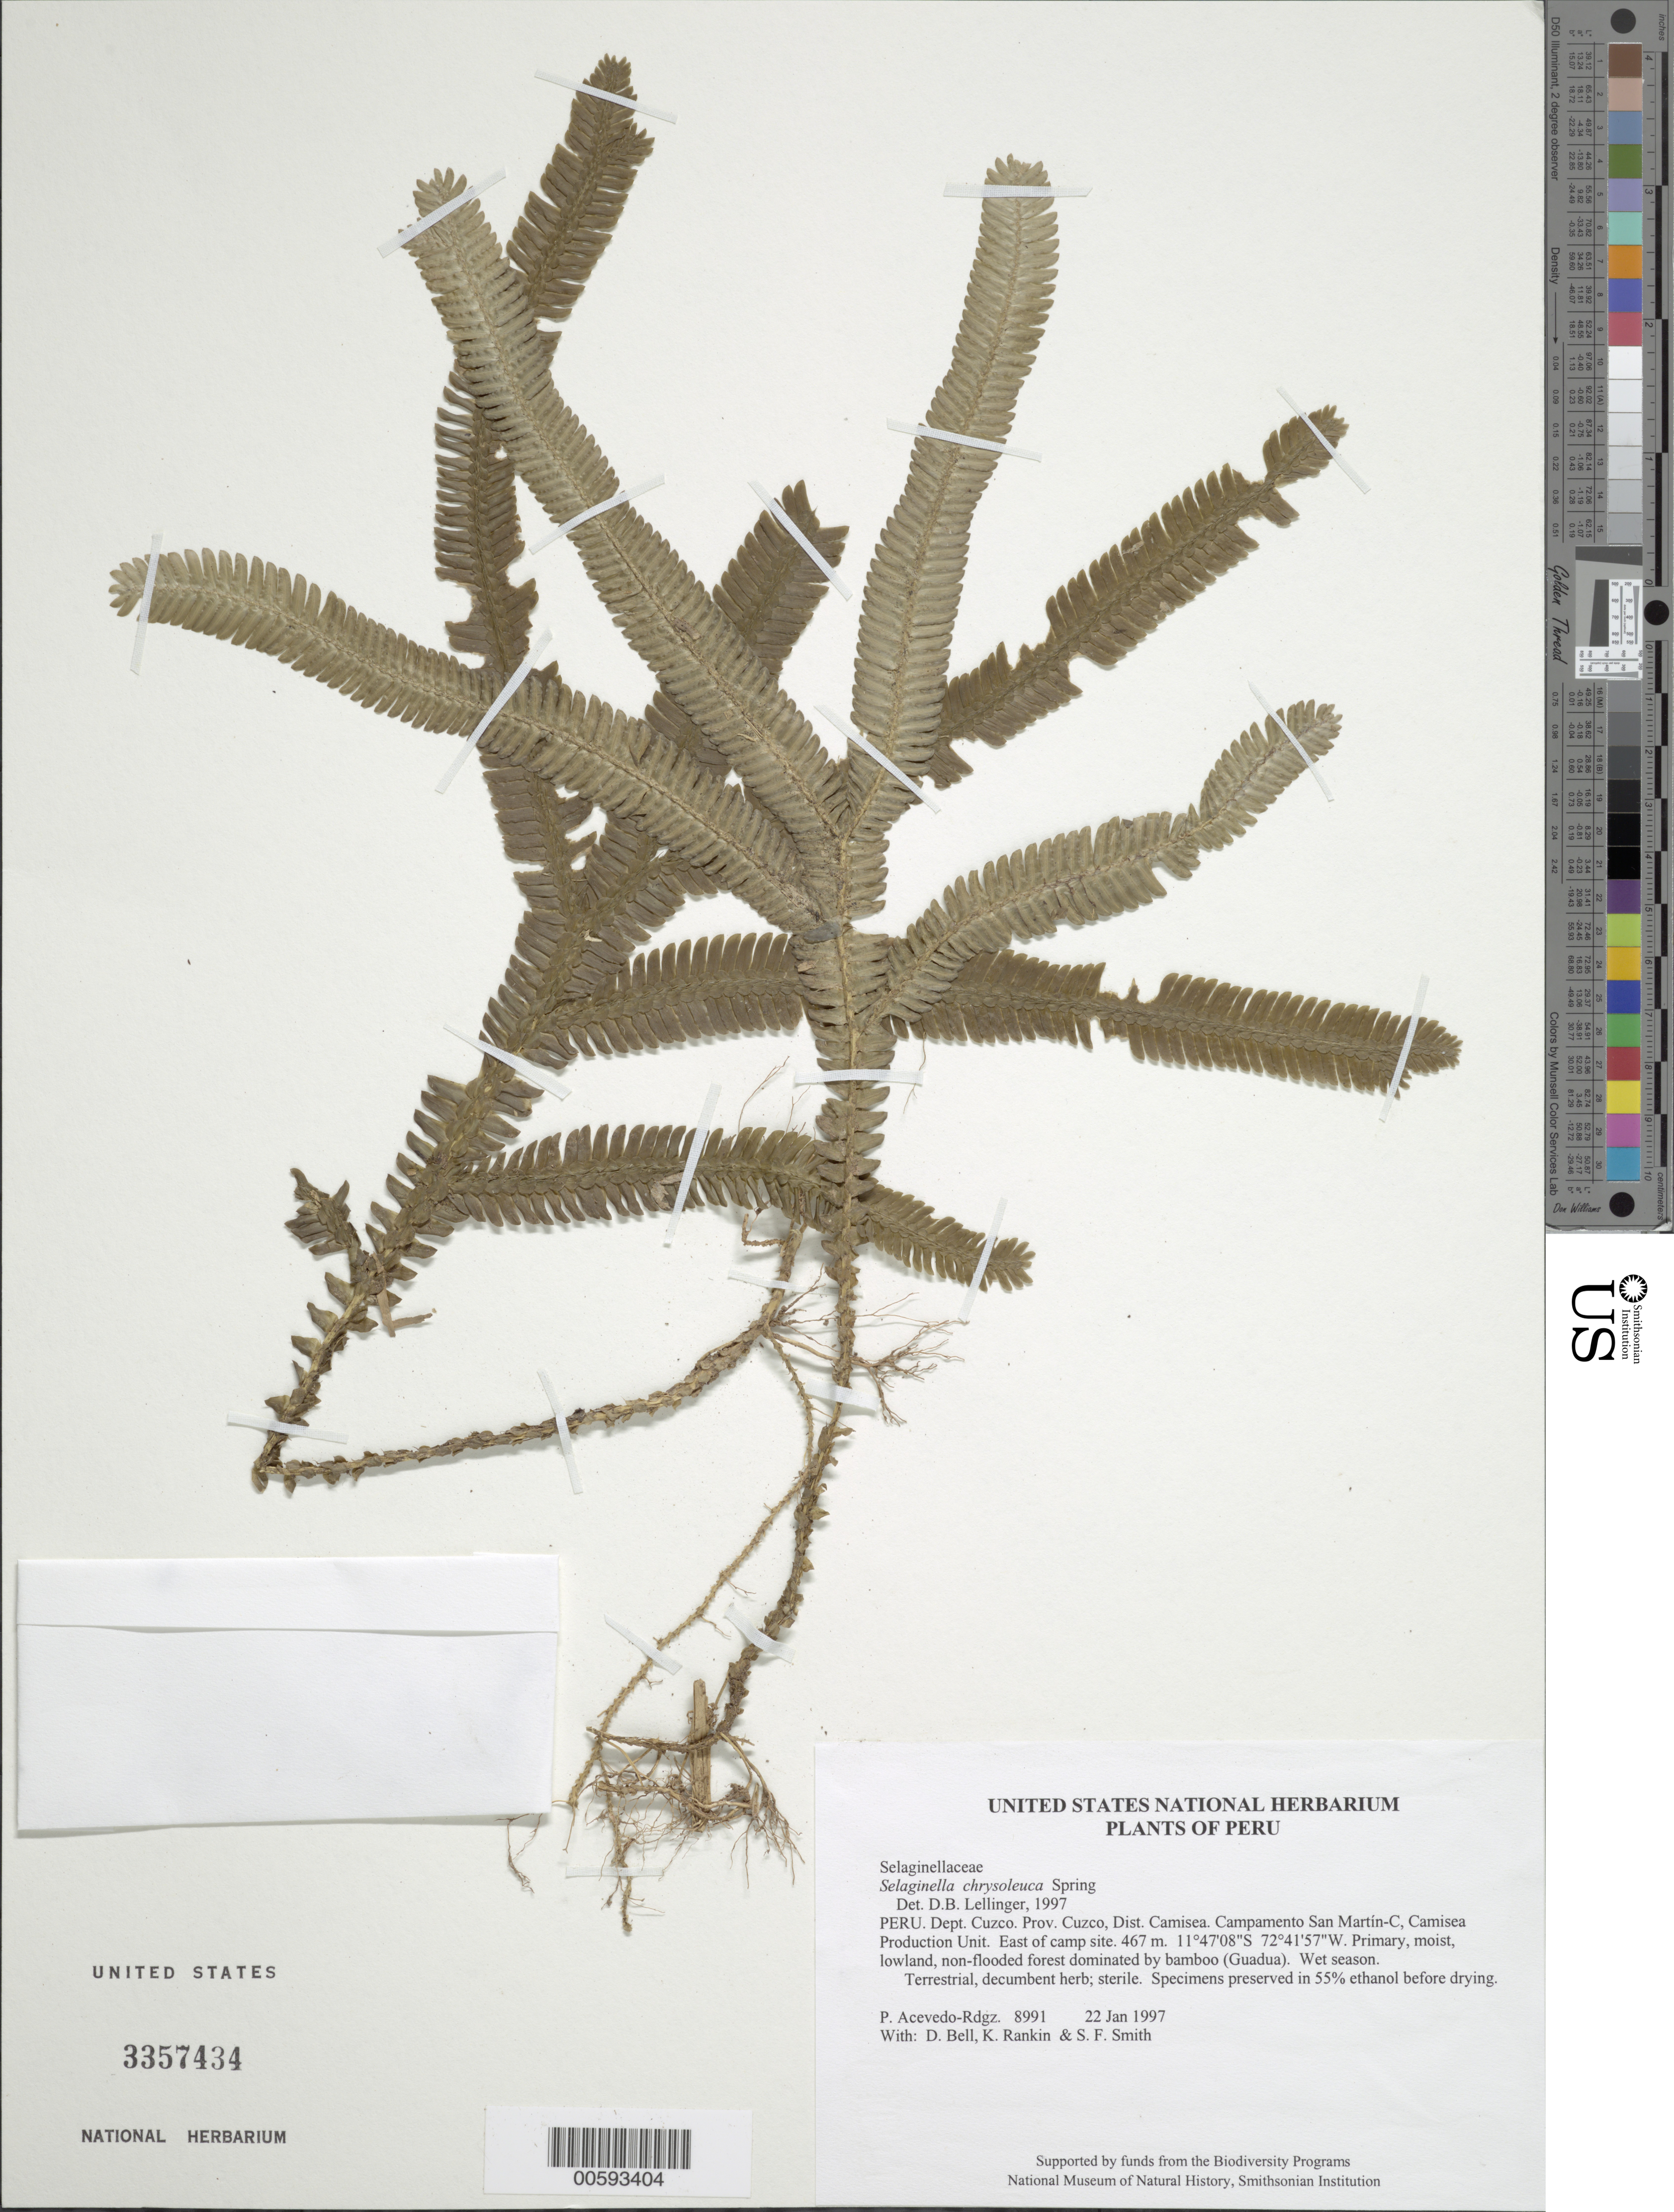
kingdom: Plantae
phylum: Tracheophyta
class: Lycopodiopsida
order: Selaginellales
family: Selaginellaceae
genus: Selaginella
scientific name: Selaginella chrysoleuca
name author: Spring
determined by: Lellinger, David B., (BOT), Smithsonian Institution - National Museum of Natural History (UNITED STATES)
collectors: P. Acevedo-Rodr., D. A. Bell, K. B. Rankin & S.F. Smith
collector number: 8991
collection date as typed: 22 Jan 1997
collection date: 1997-01-22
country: Peru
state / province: Cusco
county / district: Cusco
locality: Districto Camisea, Campamento San Martín-C, Camisea Production Unit. East of camp site.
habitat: Primary, moist, lowland, non-flooded forest dominated by bamboo (Guadua). Wet season.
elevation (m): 467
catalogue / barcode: US 3357434